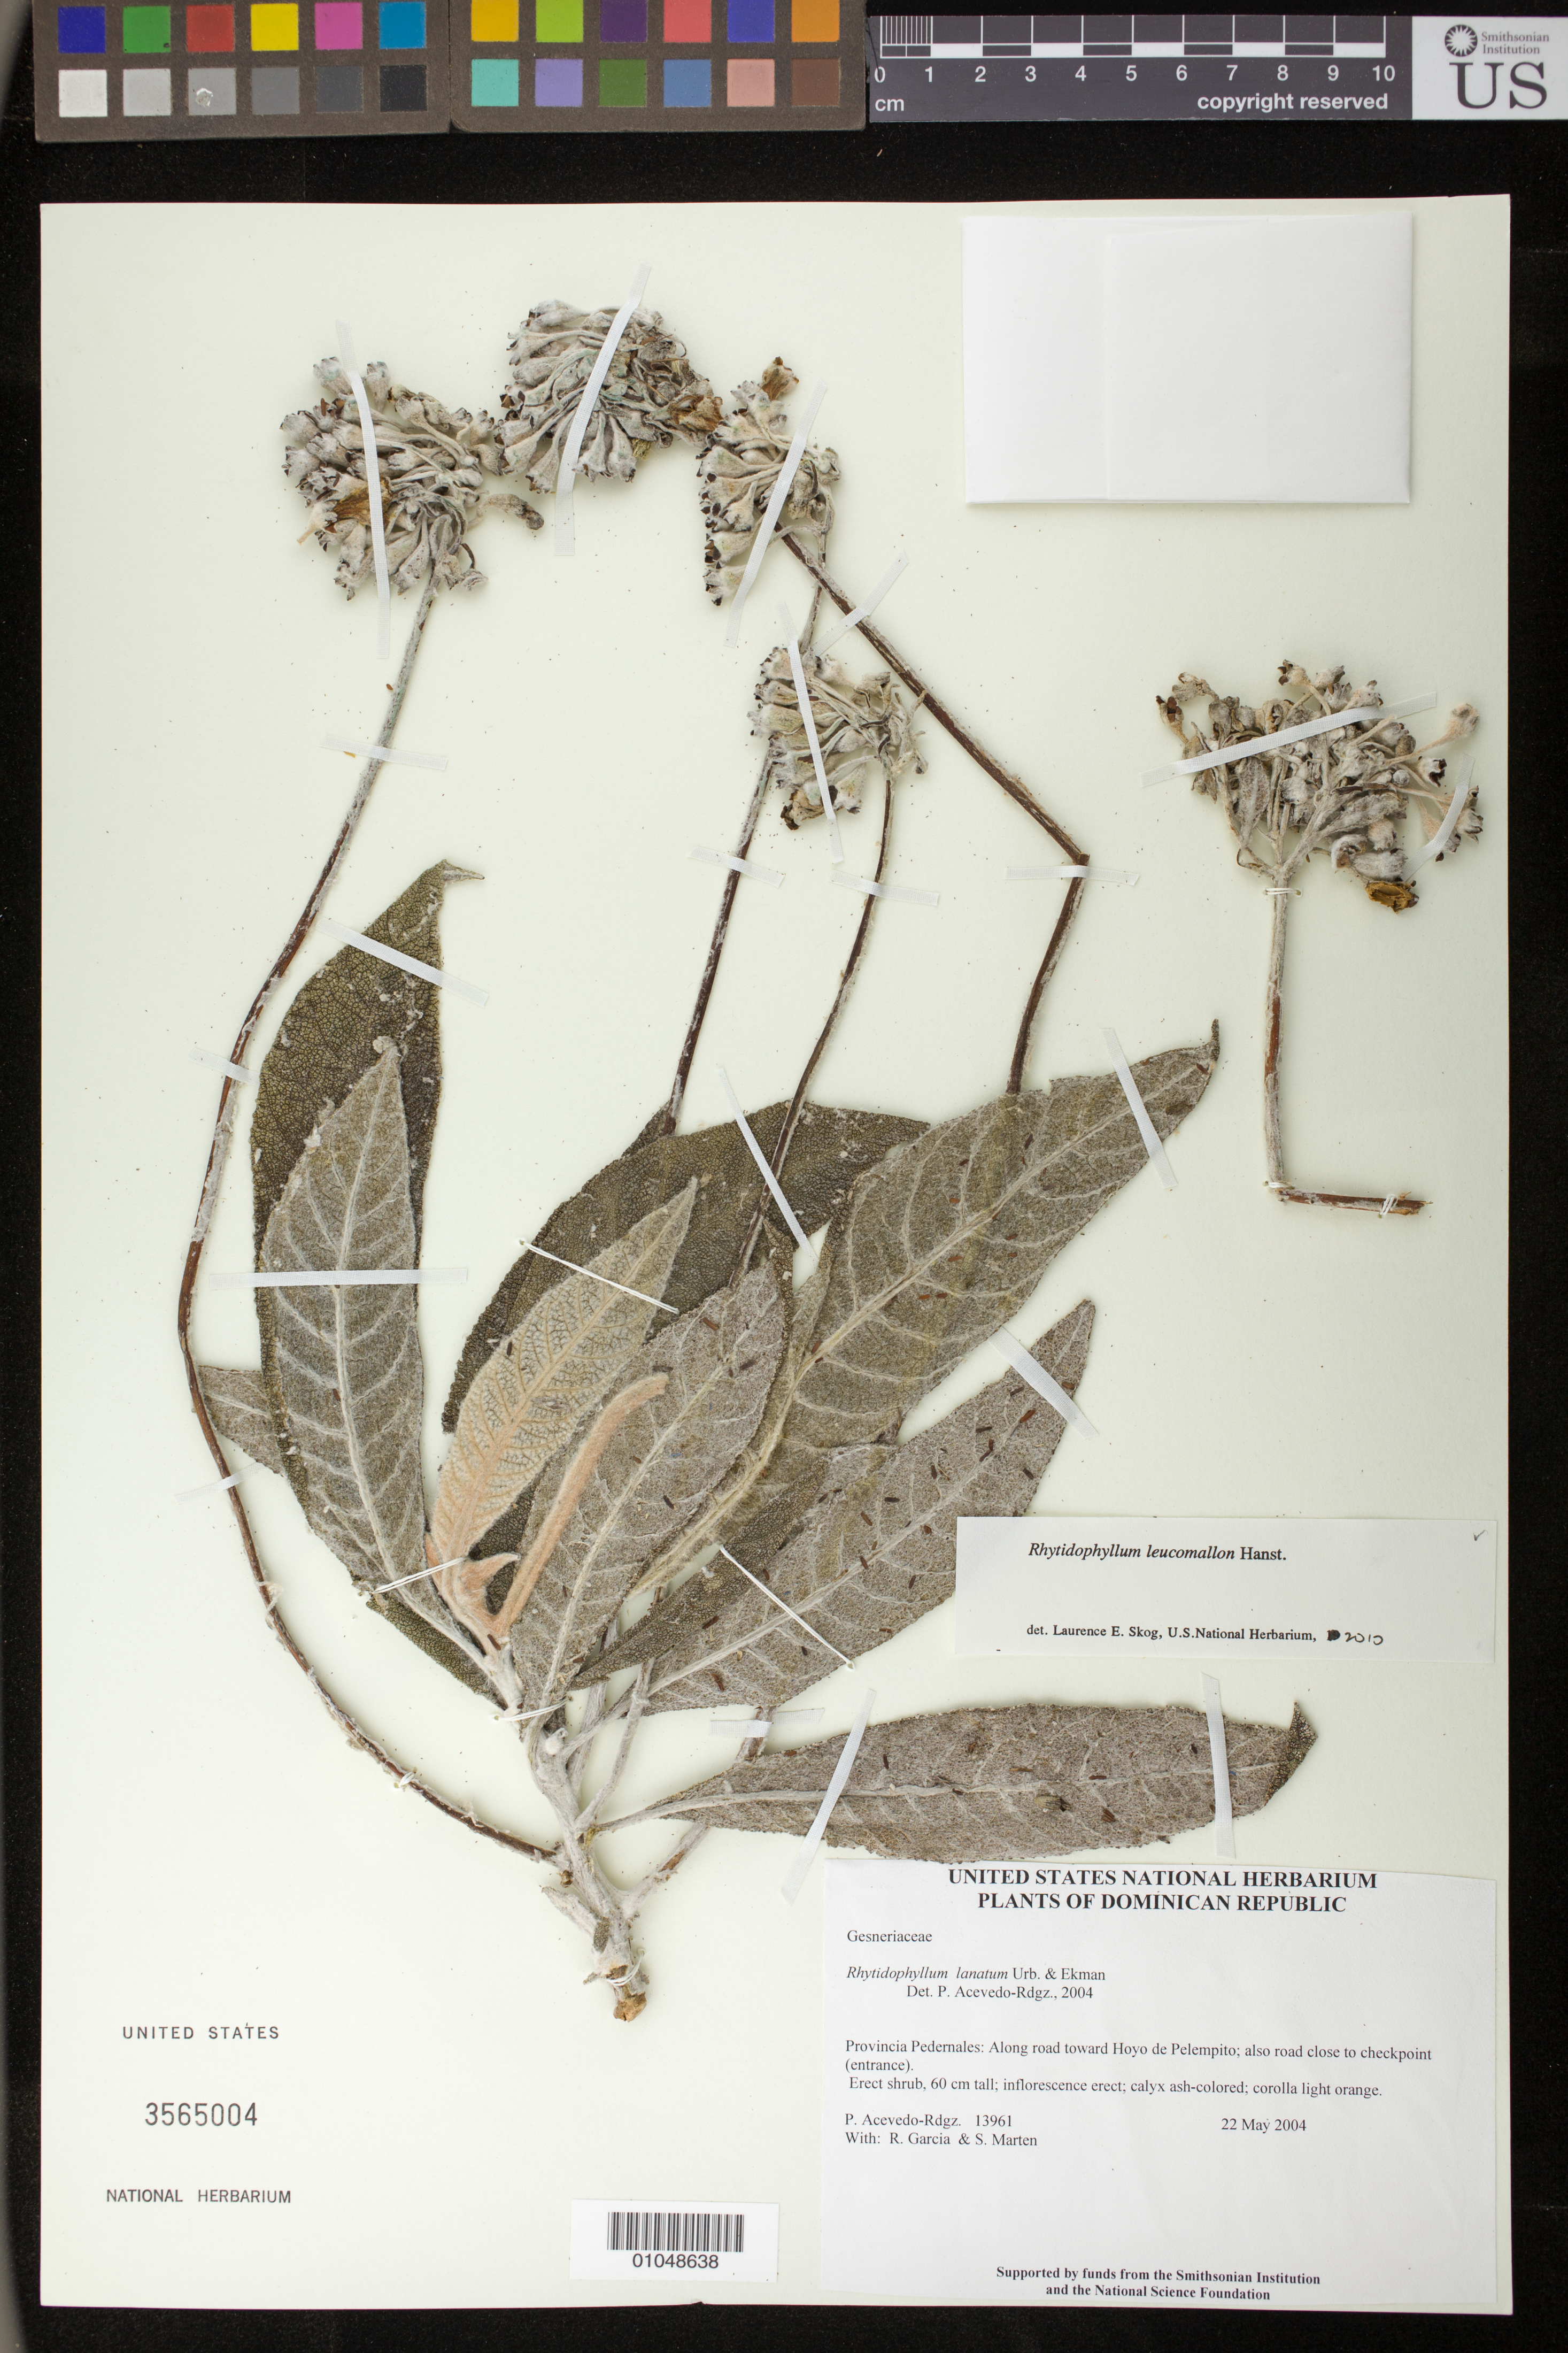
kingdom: Plantae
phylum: Tracheophyta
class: Magnoliopsida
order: Lamiales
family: Gesneriaceae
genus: Rhytidophyllum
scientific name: Rhytidophyllum leucomallon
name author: Hanst.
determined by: Skog, Laurence E.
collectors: P. Acevedo-Rodr., R. García & S. Marten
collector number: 13961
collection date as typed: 22 May 2004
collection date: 2004-05-22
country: Dominican Republic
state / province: Pedernales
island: Hispaniola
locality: Along road toward Hoyo de Pelempito; also road close to checkpoint (entrance)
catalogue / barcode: US 3565004